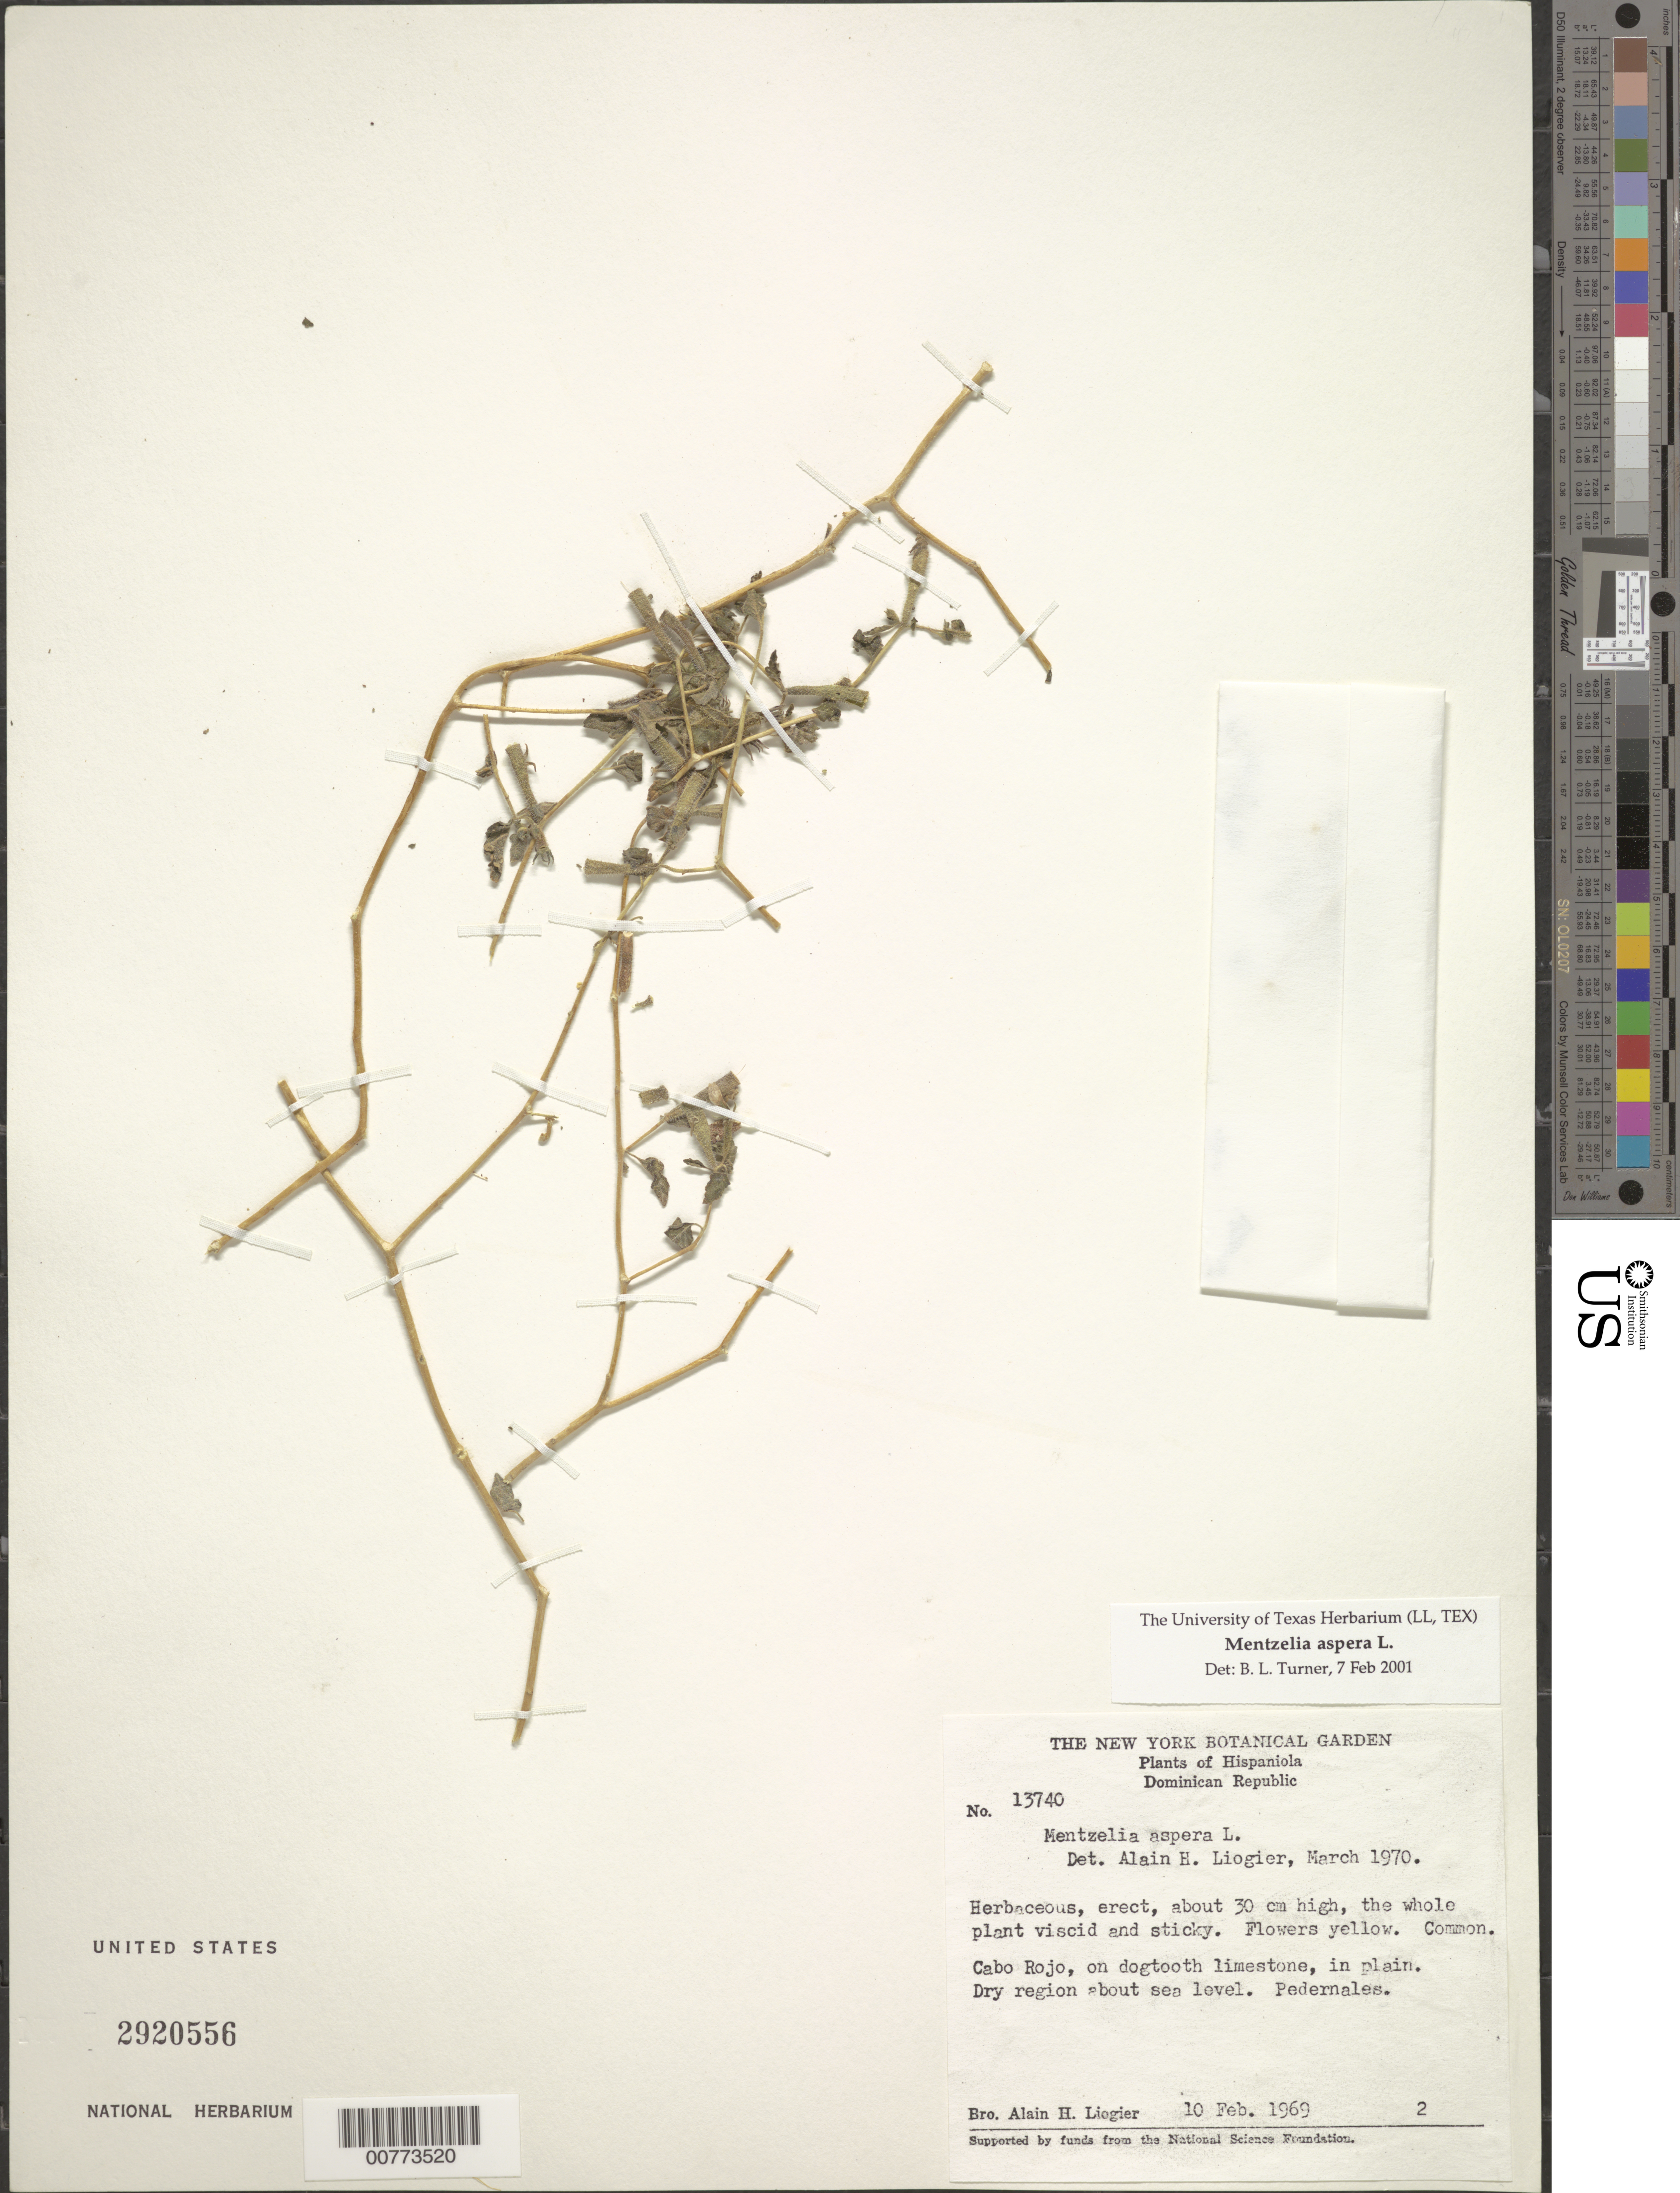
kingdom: Plantae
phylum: Tracheophyta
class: Magnoliopsida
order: Cornales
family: Loasaceae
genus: Mentzelia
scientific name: Mentzelia aspera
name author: L.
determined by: Turner, B. L.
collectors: A. H. Liogier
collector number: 13740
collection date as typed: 10 Feb 1969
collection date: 1969-02-10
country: Dominican Republic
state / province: Pedernales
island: Hispaniola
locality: Cabo Rojo, dry region about sea level.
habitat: On dogtooth limestone, in plain.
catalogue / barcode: US 2920556